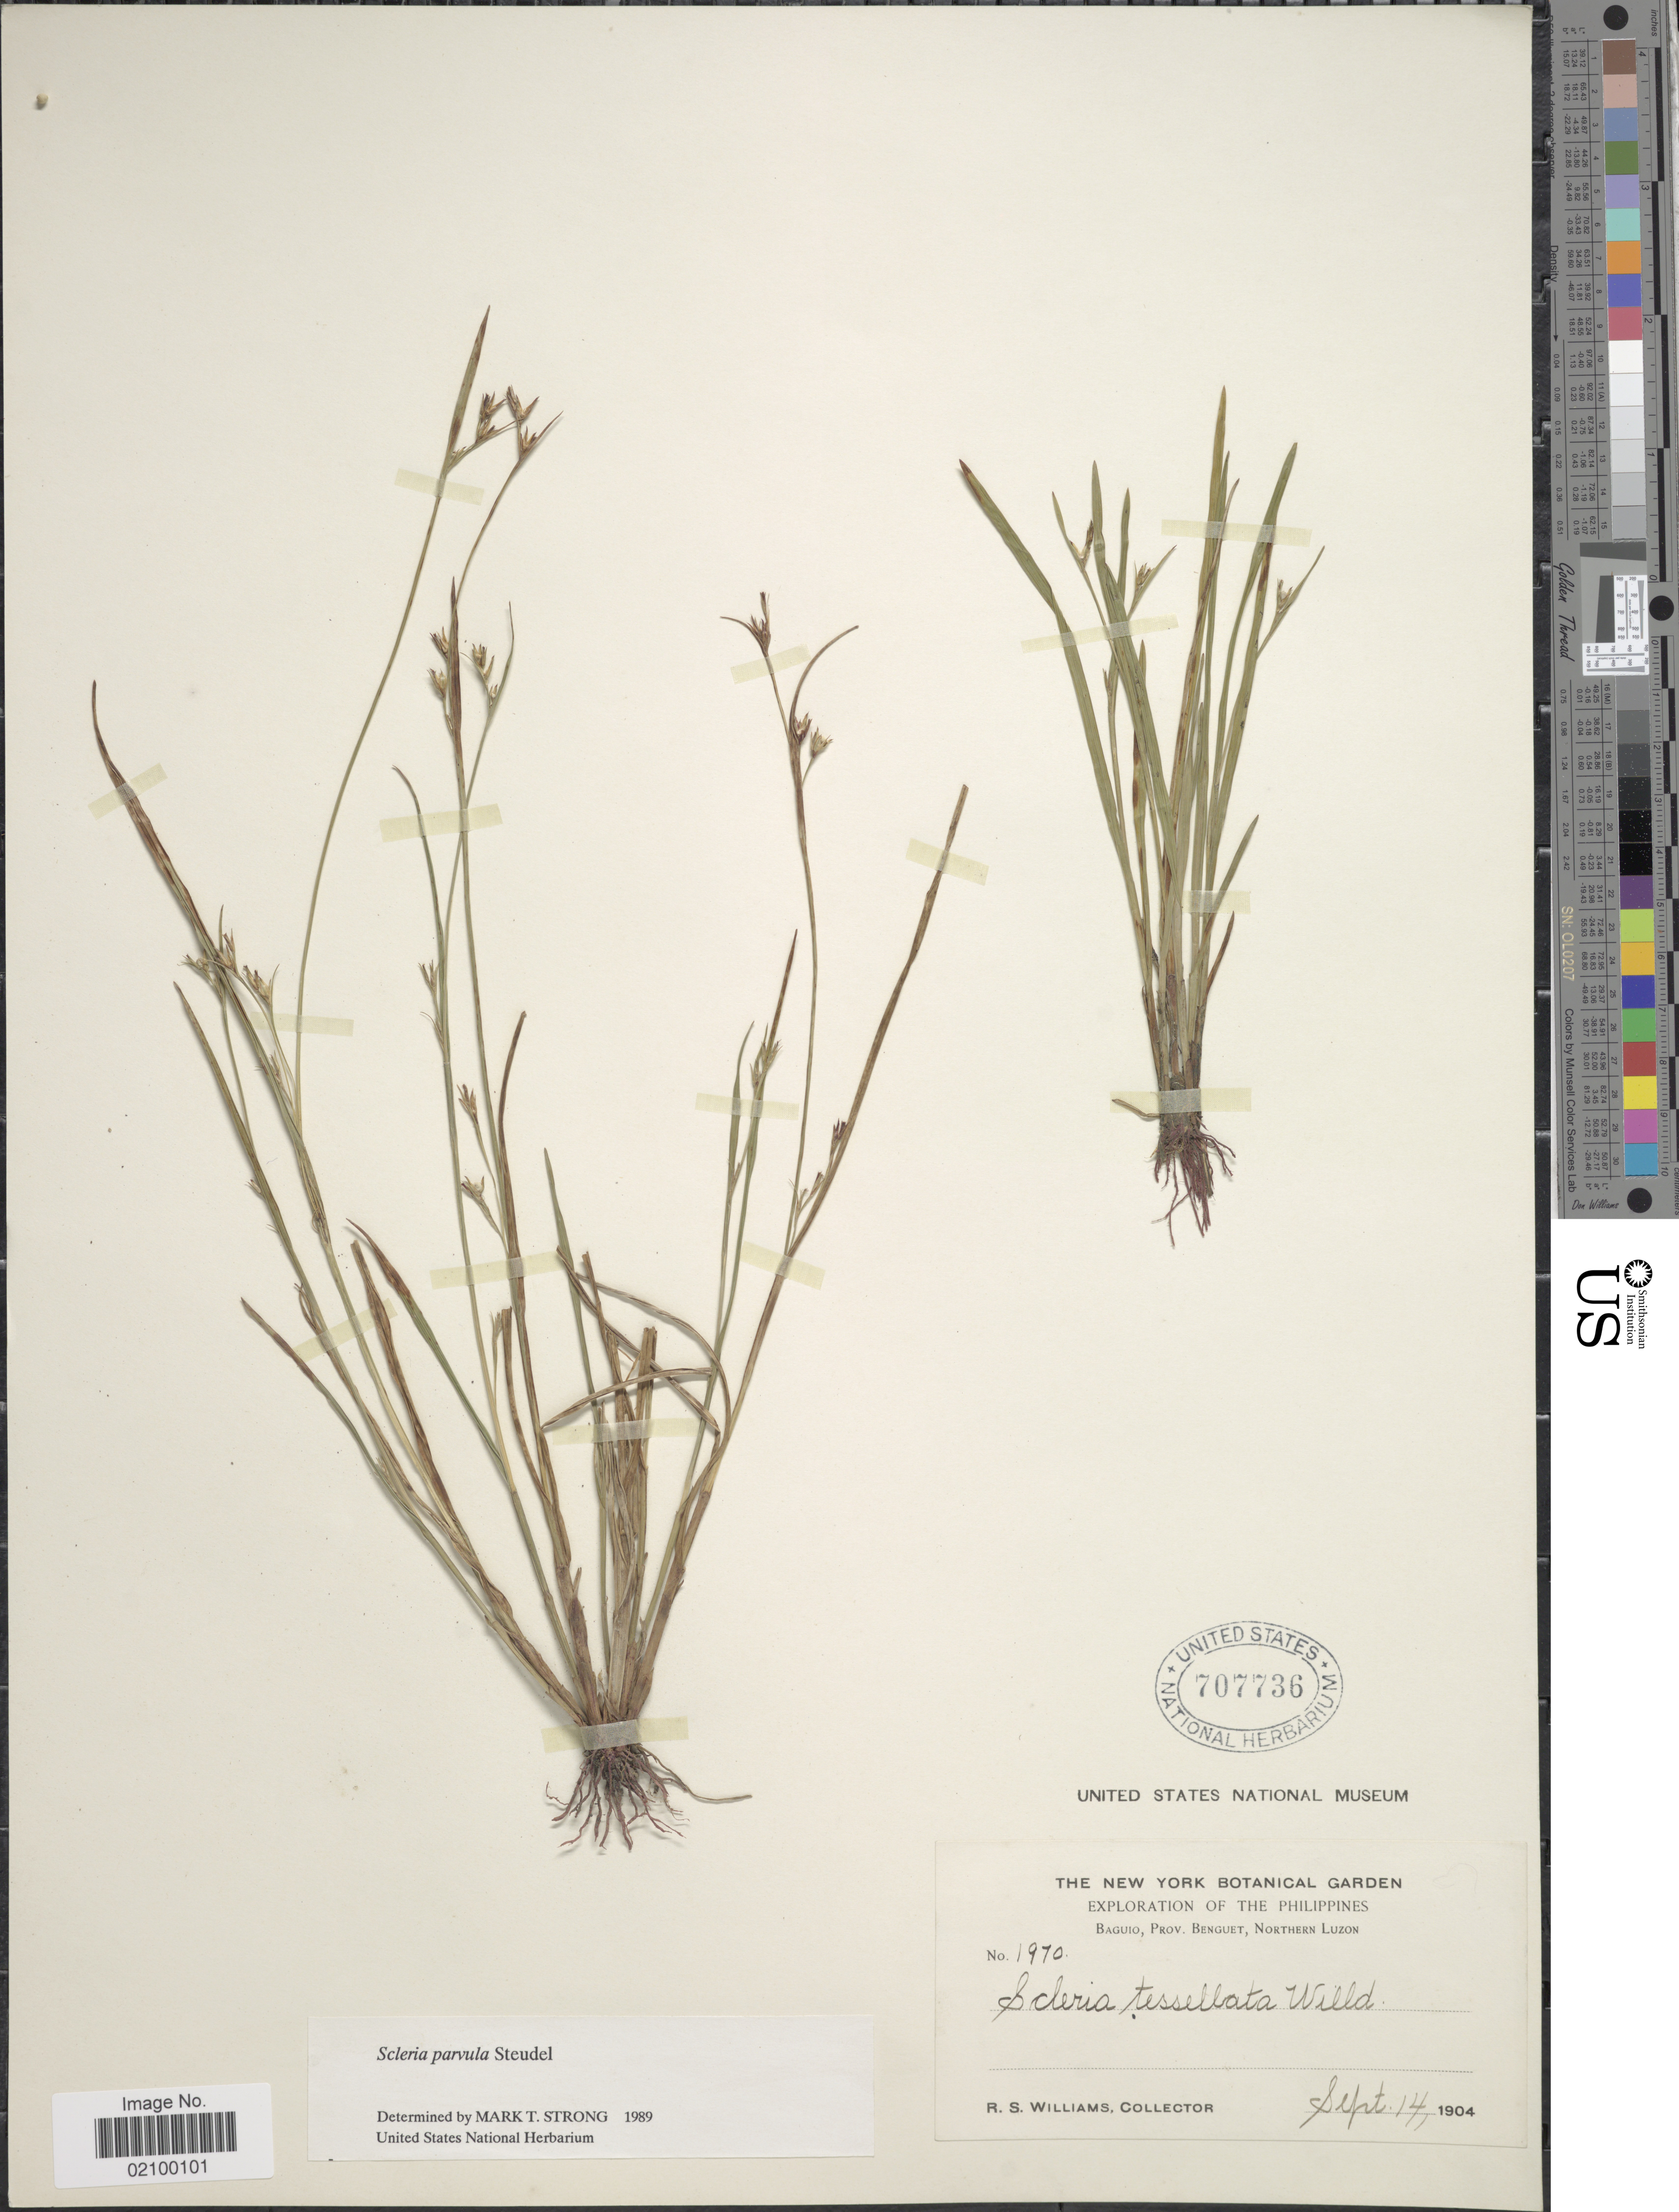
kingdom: Plantae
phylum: Tracheophyta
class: Liliopsida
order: Poales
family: Cyperaceae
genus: Scleria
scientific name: Scleria parvula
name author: Steud.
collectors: R. S. Williams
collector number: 1970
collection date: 1904-09-14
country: Philippines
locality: Baguio, Prov. Benguet, Northern Luzon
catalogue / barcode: US 707736